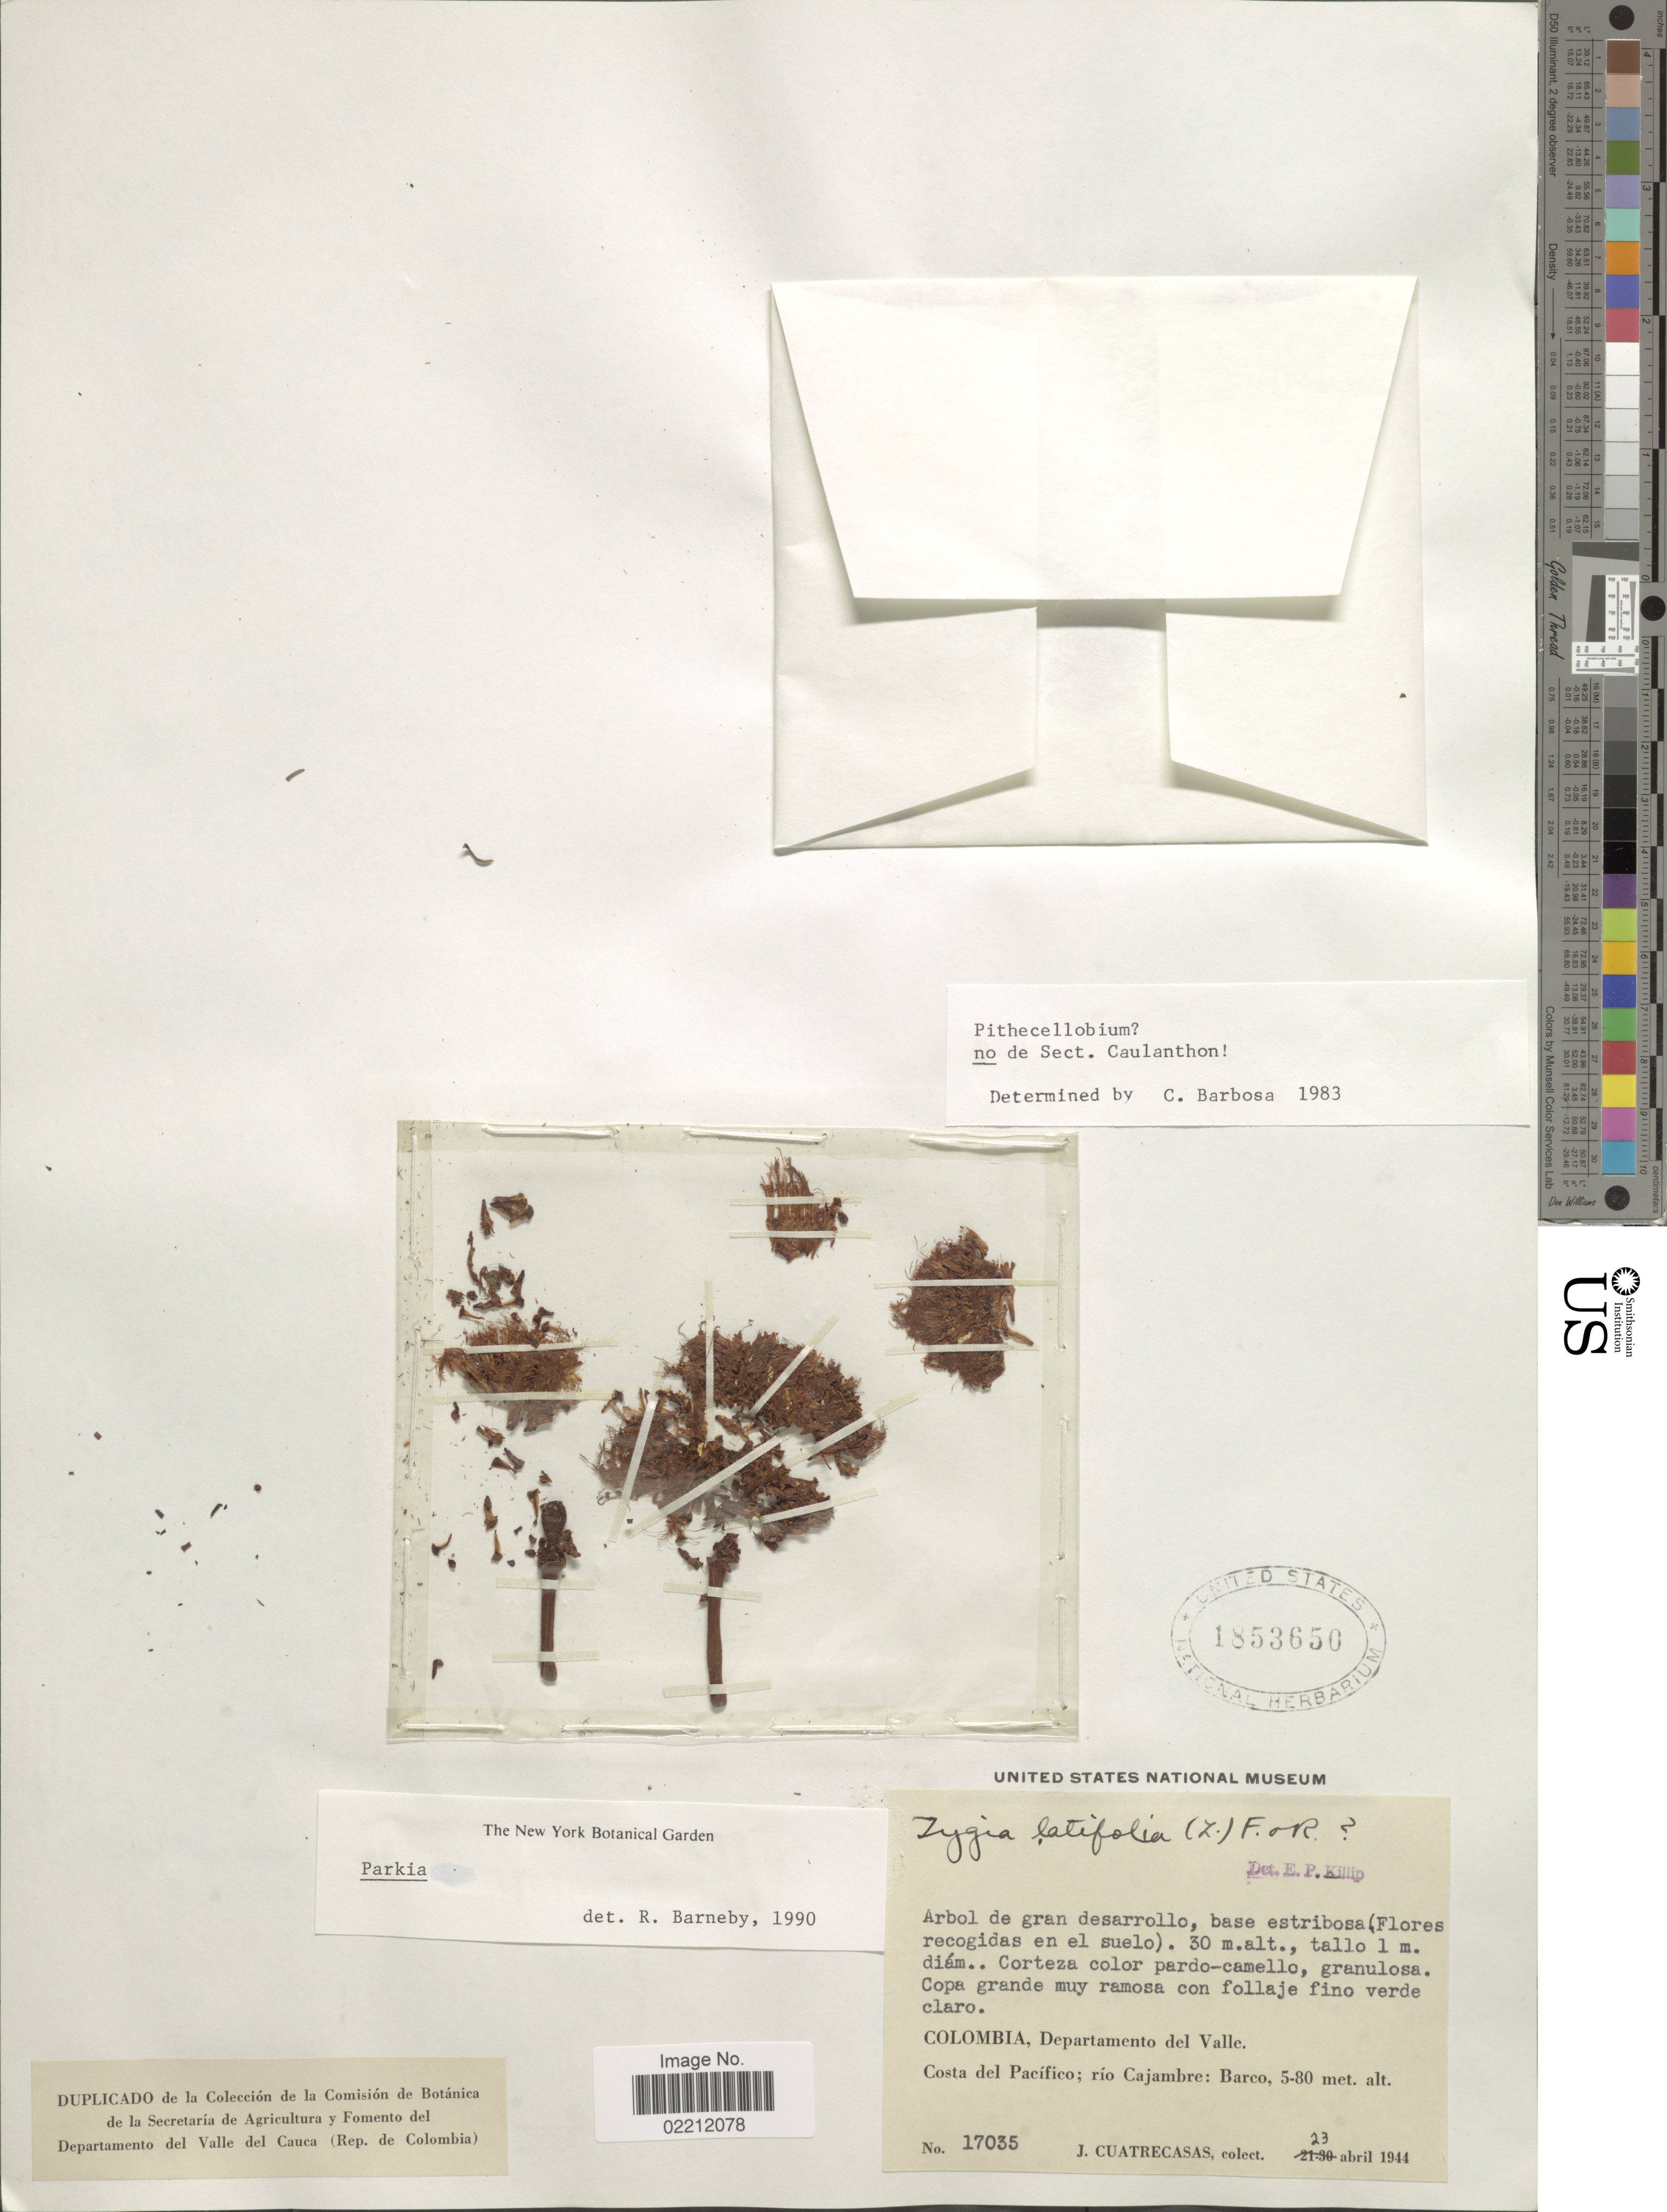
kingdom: Plantae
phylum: Tracheophyta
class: Magnoliopsida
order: Fabales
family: Fabaceae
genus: Parkia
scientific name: Parkia sp.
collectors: J. Cuatrecasas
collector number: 17035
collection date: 1944-04-23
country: Colombia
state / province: Valle del Cauca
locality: Colombia, Departamento del Valle. Costa del Pacific; rio Cajambre; Barco.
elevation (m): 5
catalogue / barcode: US 1853650